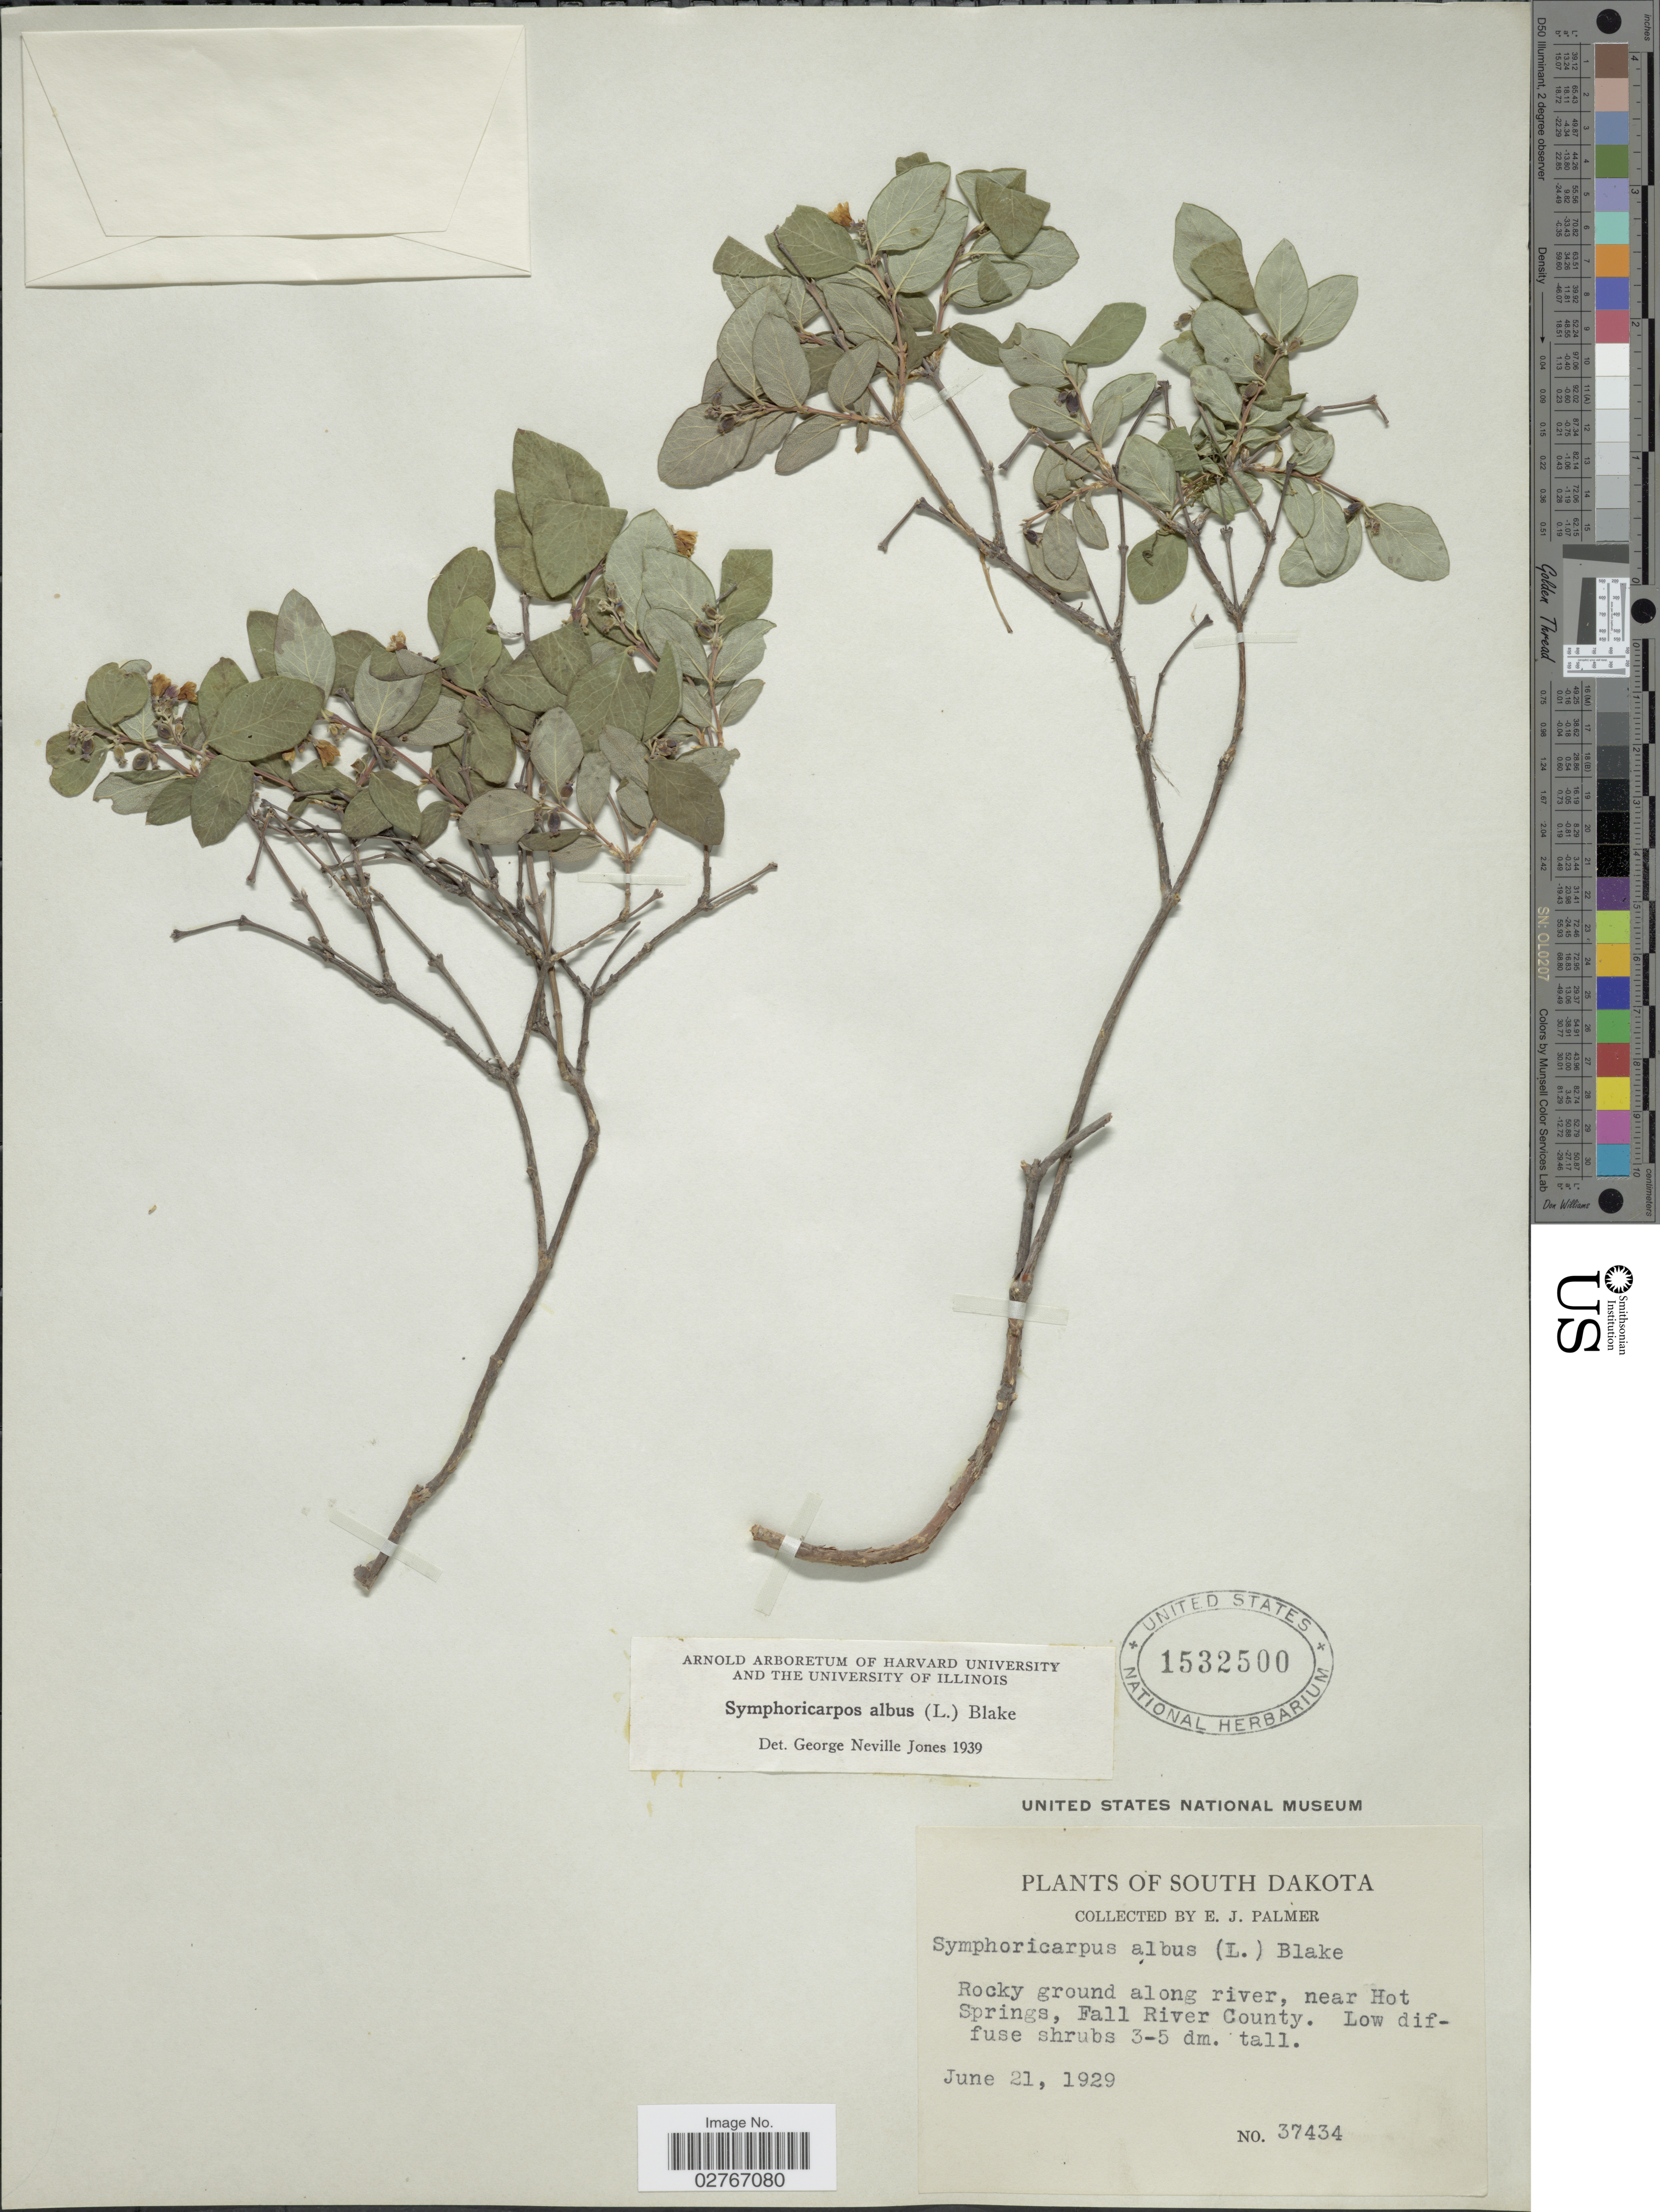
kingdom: Plantae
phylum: Tracheophyta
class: Magnoliopsida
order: Dipsacales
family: Caprifoliaceae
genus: Symphoricarpos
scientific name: Symphoricarpos albus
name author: (L.) S.F. Blake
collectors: E. J. Palmer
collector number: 37434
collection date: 1929-06-21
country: United States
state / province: South Dakota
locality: Rocky ground along river, near Hot Springs, Fall River County.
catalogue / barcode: US 1532500